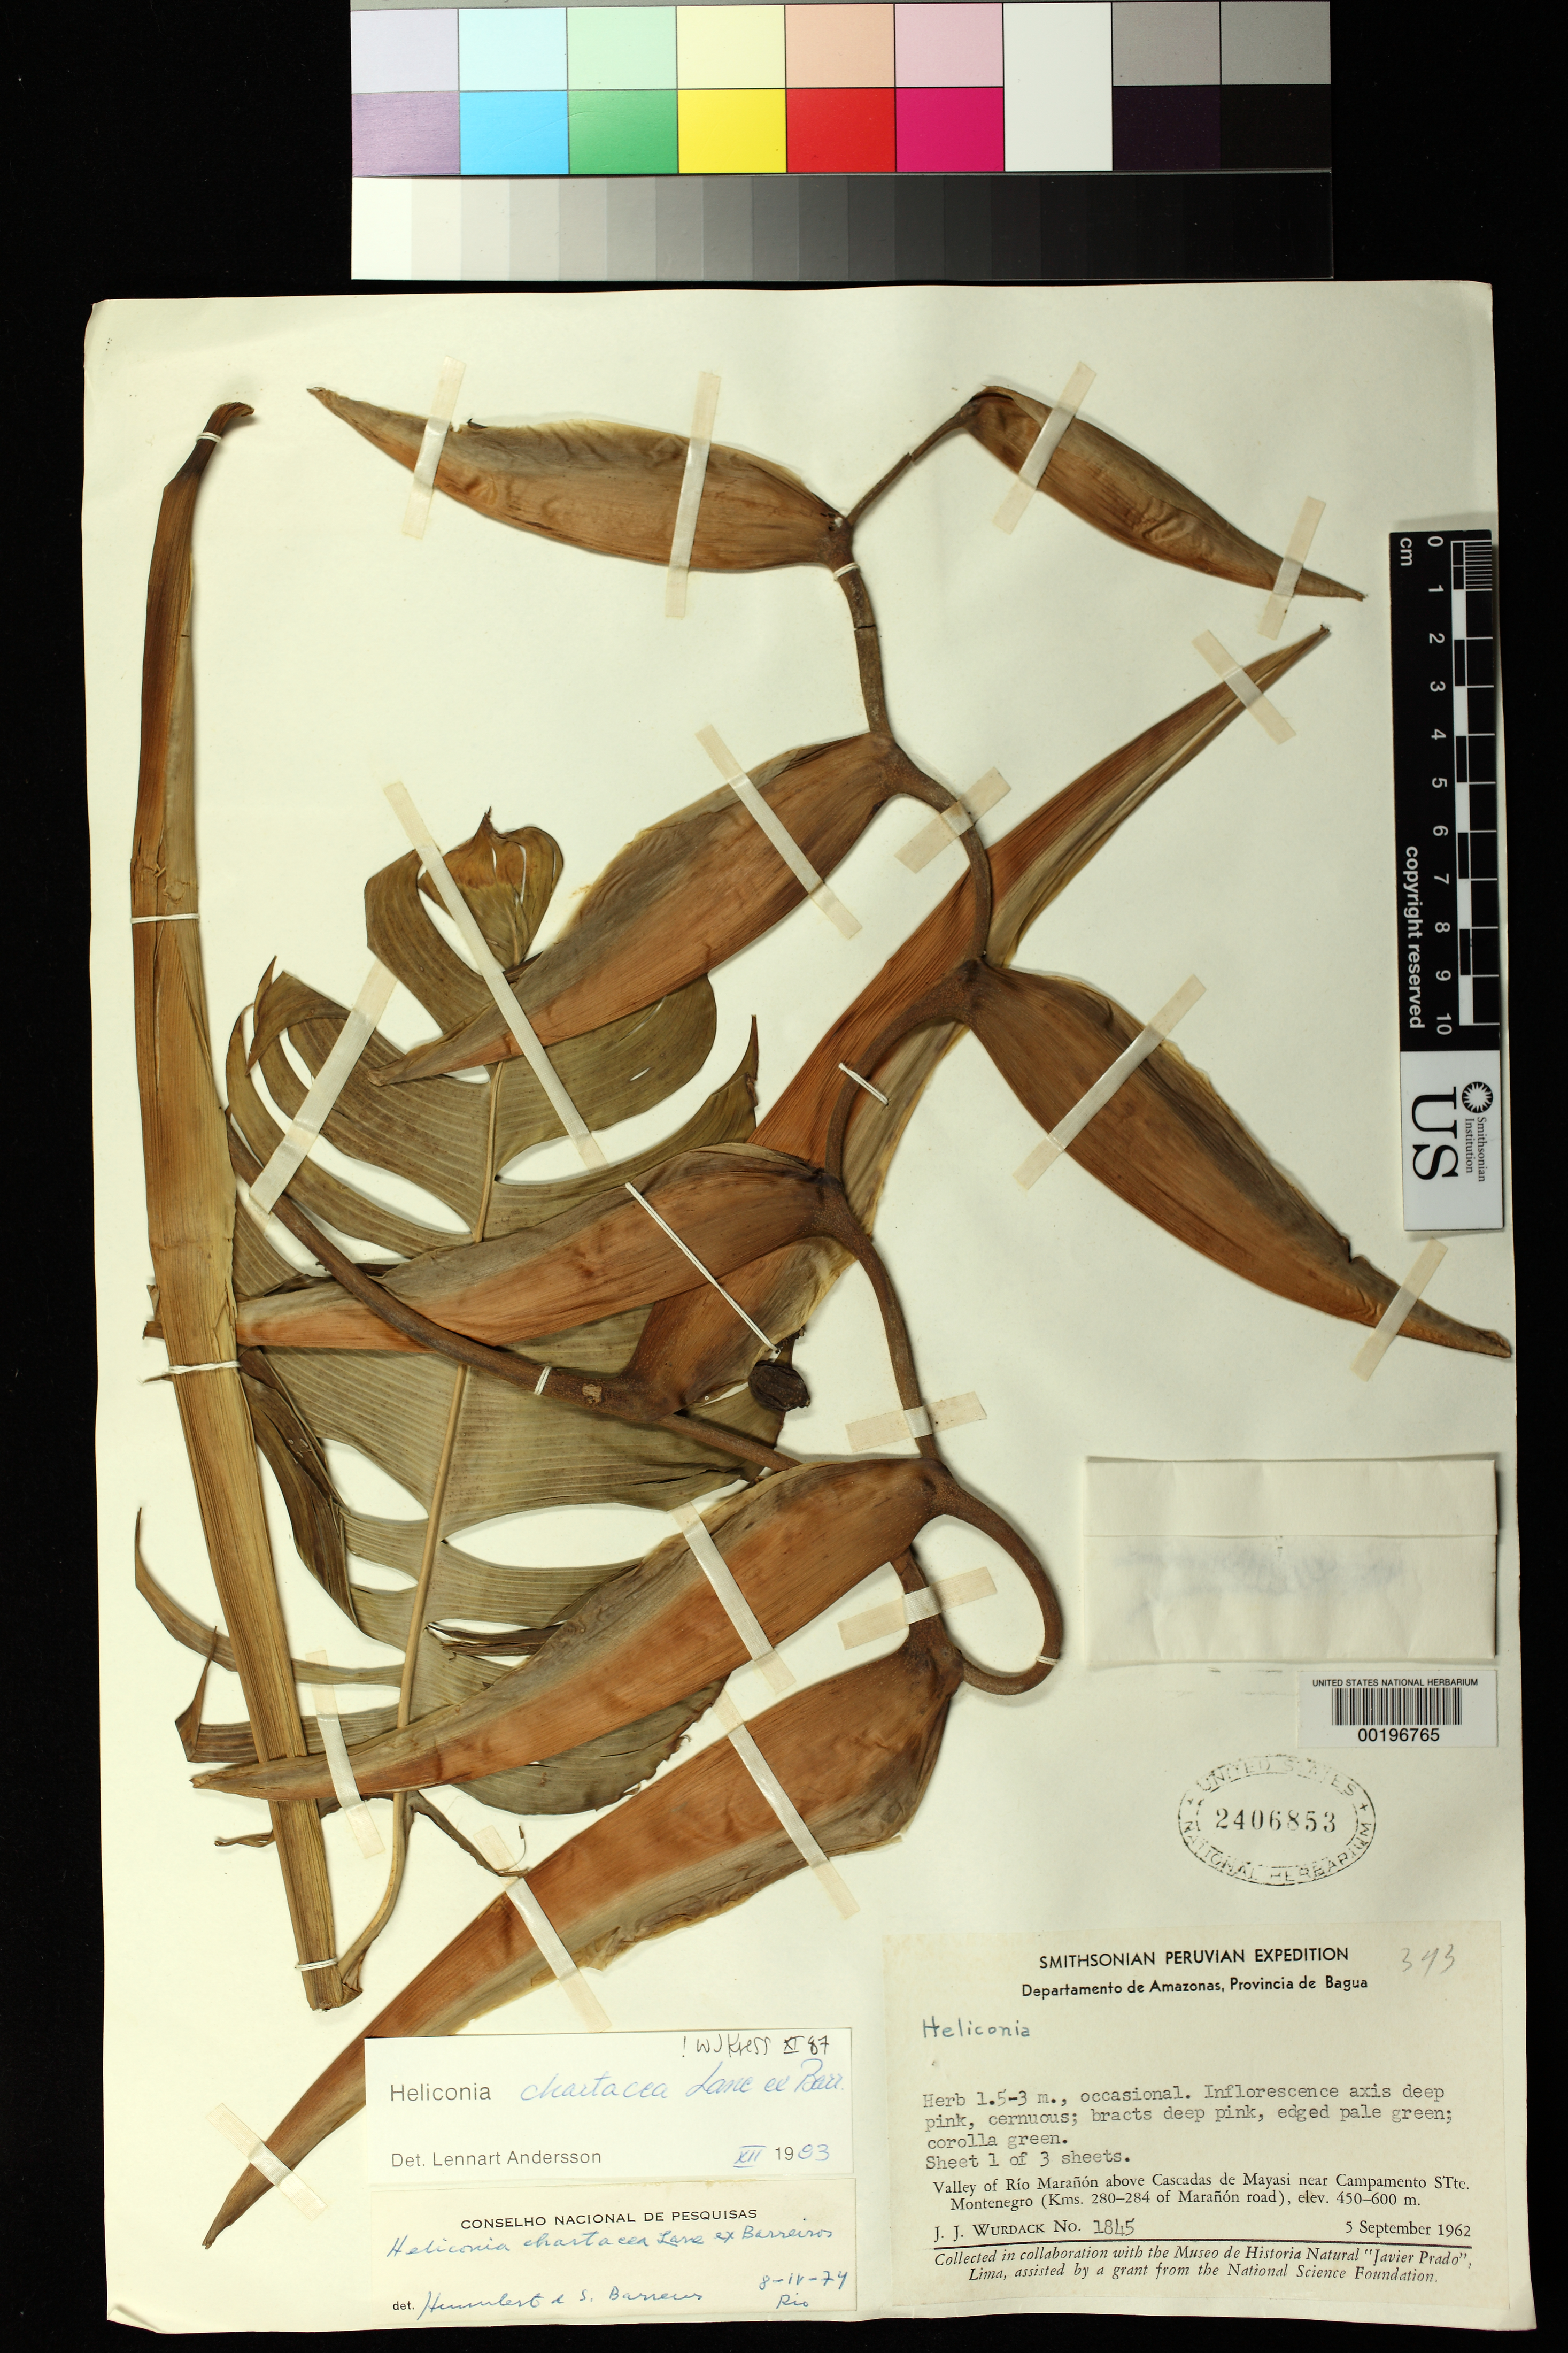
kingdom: Plantae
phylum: Tracheophyta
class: Liliopsida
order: Zingiberales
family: Heliconiaceae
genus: Heliconia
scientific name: Heliconia chartacea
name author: Lane ex Barreiros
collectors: J. J. Wurdack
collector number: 1845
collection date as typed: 05 Sep 1962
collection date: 1962-09-05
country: Peru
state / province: Amazonas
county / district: Bagua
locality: valley of Río Maranon above Cascadas de Mayasi near Campamento Stte. Montenegro (kms 280-284 of Maranon Road)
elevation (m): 450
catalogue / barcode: US 2406853